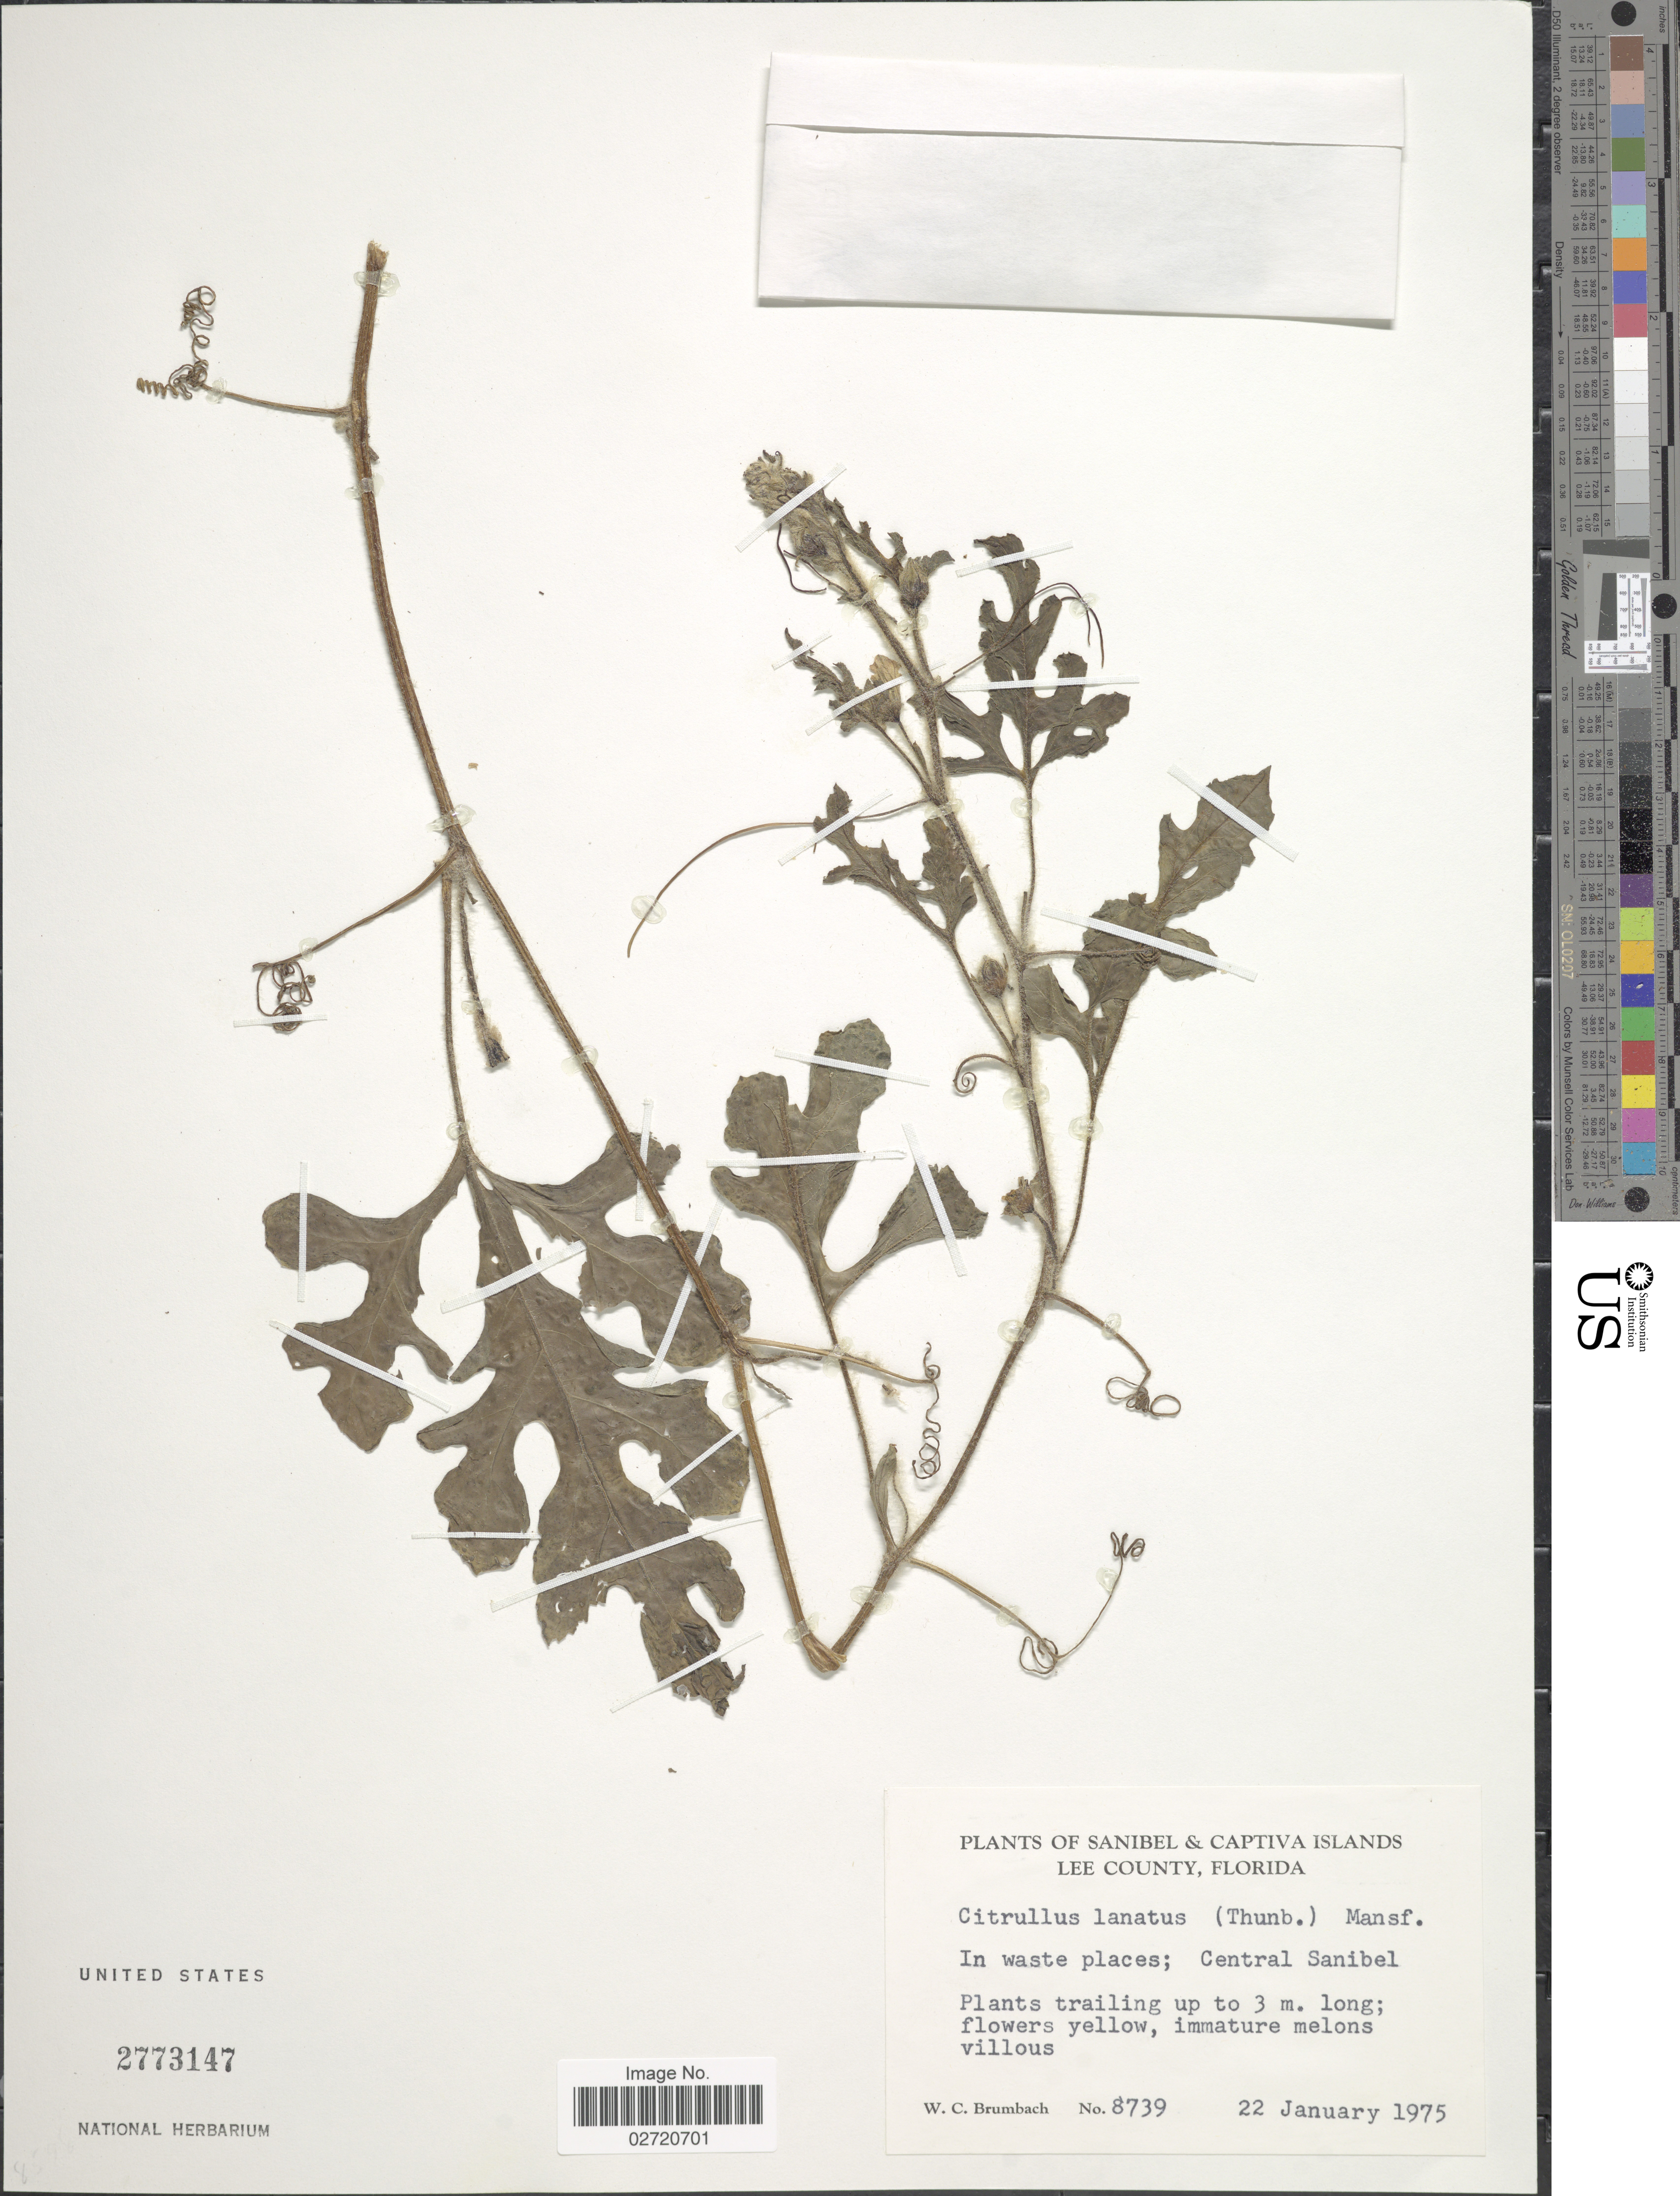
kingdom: Plantae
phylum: Tracheophyta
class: Magnoliopsida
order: Cucurbitales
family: Cucurbitaceae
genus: Citrullus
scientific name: Citrullus lanatus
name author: (Thunb.) Matsum. & Nakai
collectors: W. C. Brumbach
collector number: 8739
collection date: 1975-01-22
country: United States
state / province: Florida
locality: Lee County. In waste places; Central Sanibel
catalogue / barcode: US 2773147